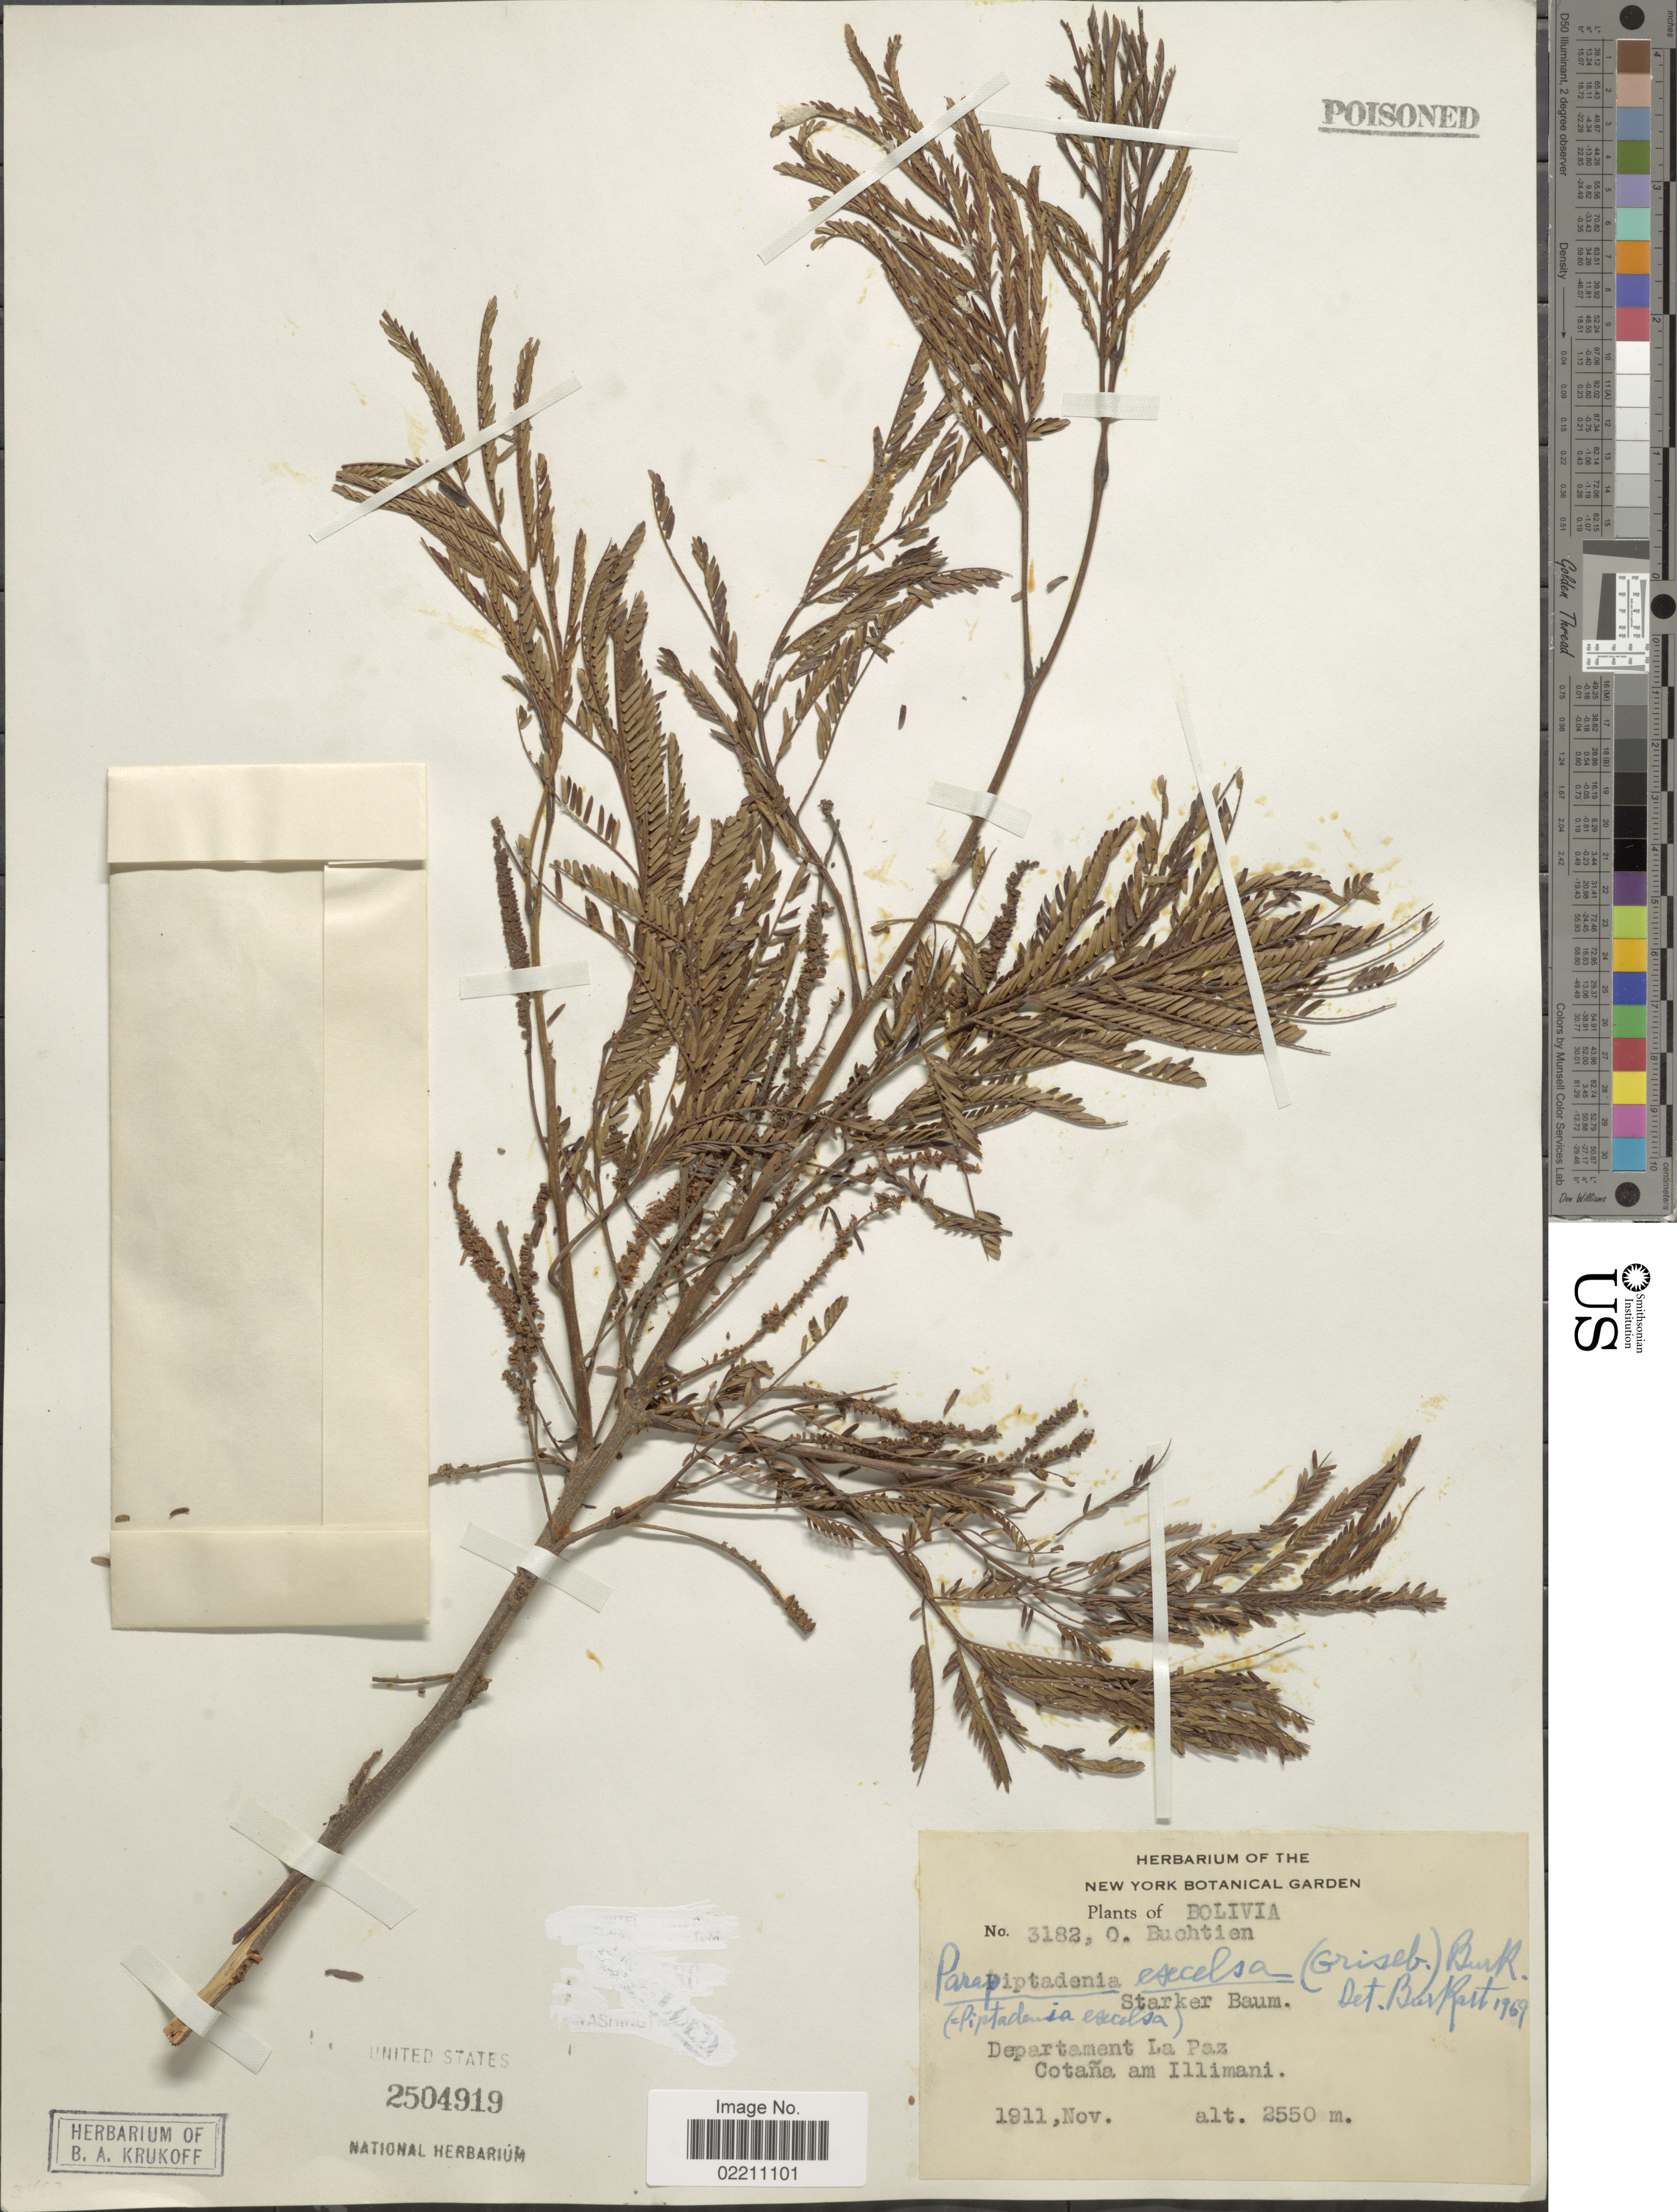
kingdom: Plantae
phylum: Tracheophyta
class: Magnoliopsida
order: Fabales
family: Fabaceae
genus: Parapiptadenia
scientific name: Parapiptadenia excelsa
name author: (Griseb.) Burkart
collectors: O. Buchtien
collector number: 3182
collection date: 1911-11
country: Bolivia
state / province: La Paz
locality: Bolivia, Departament La Paz. Cotana am Illimani.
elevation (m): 2550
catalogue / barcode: US 2504919